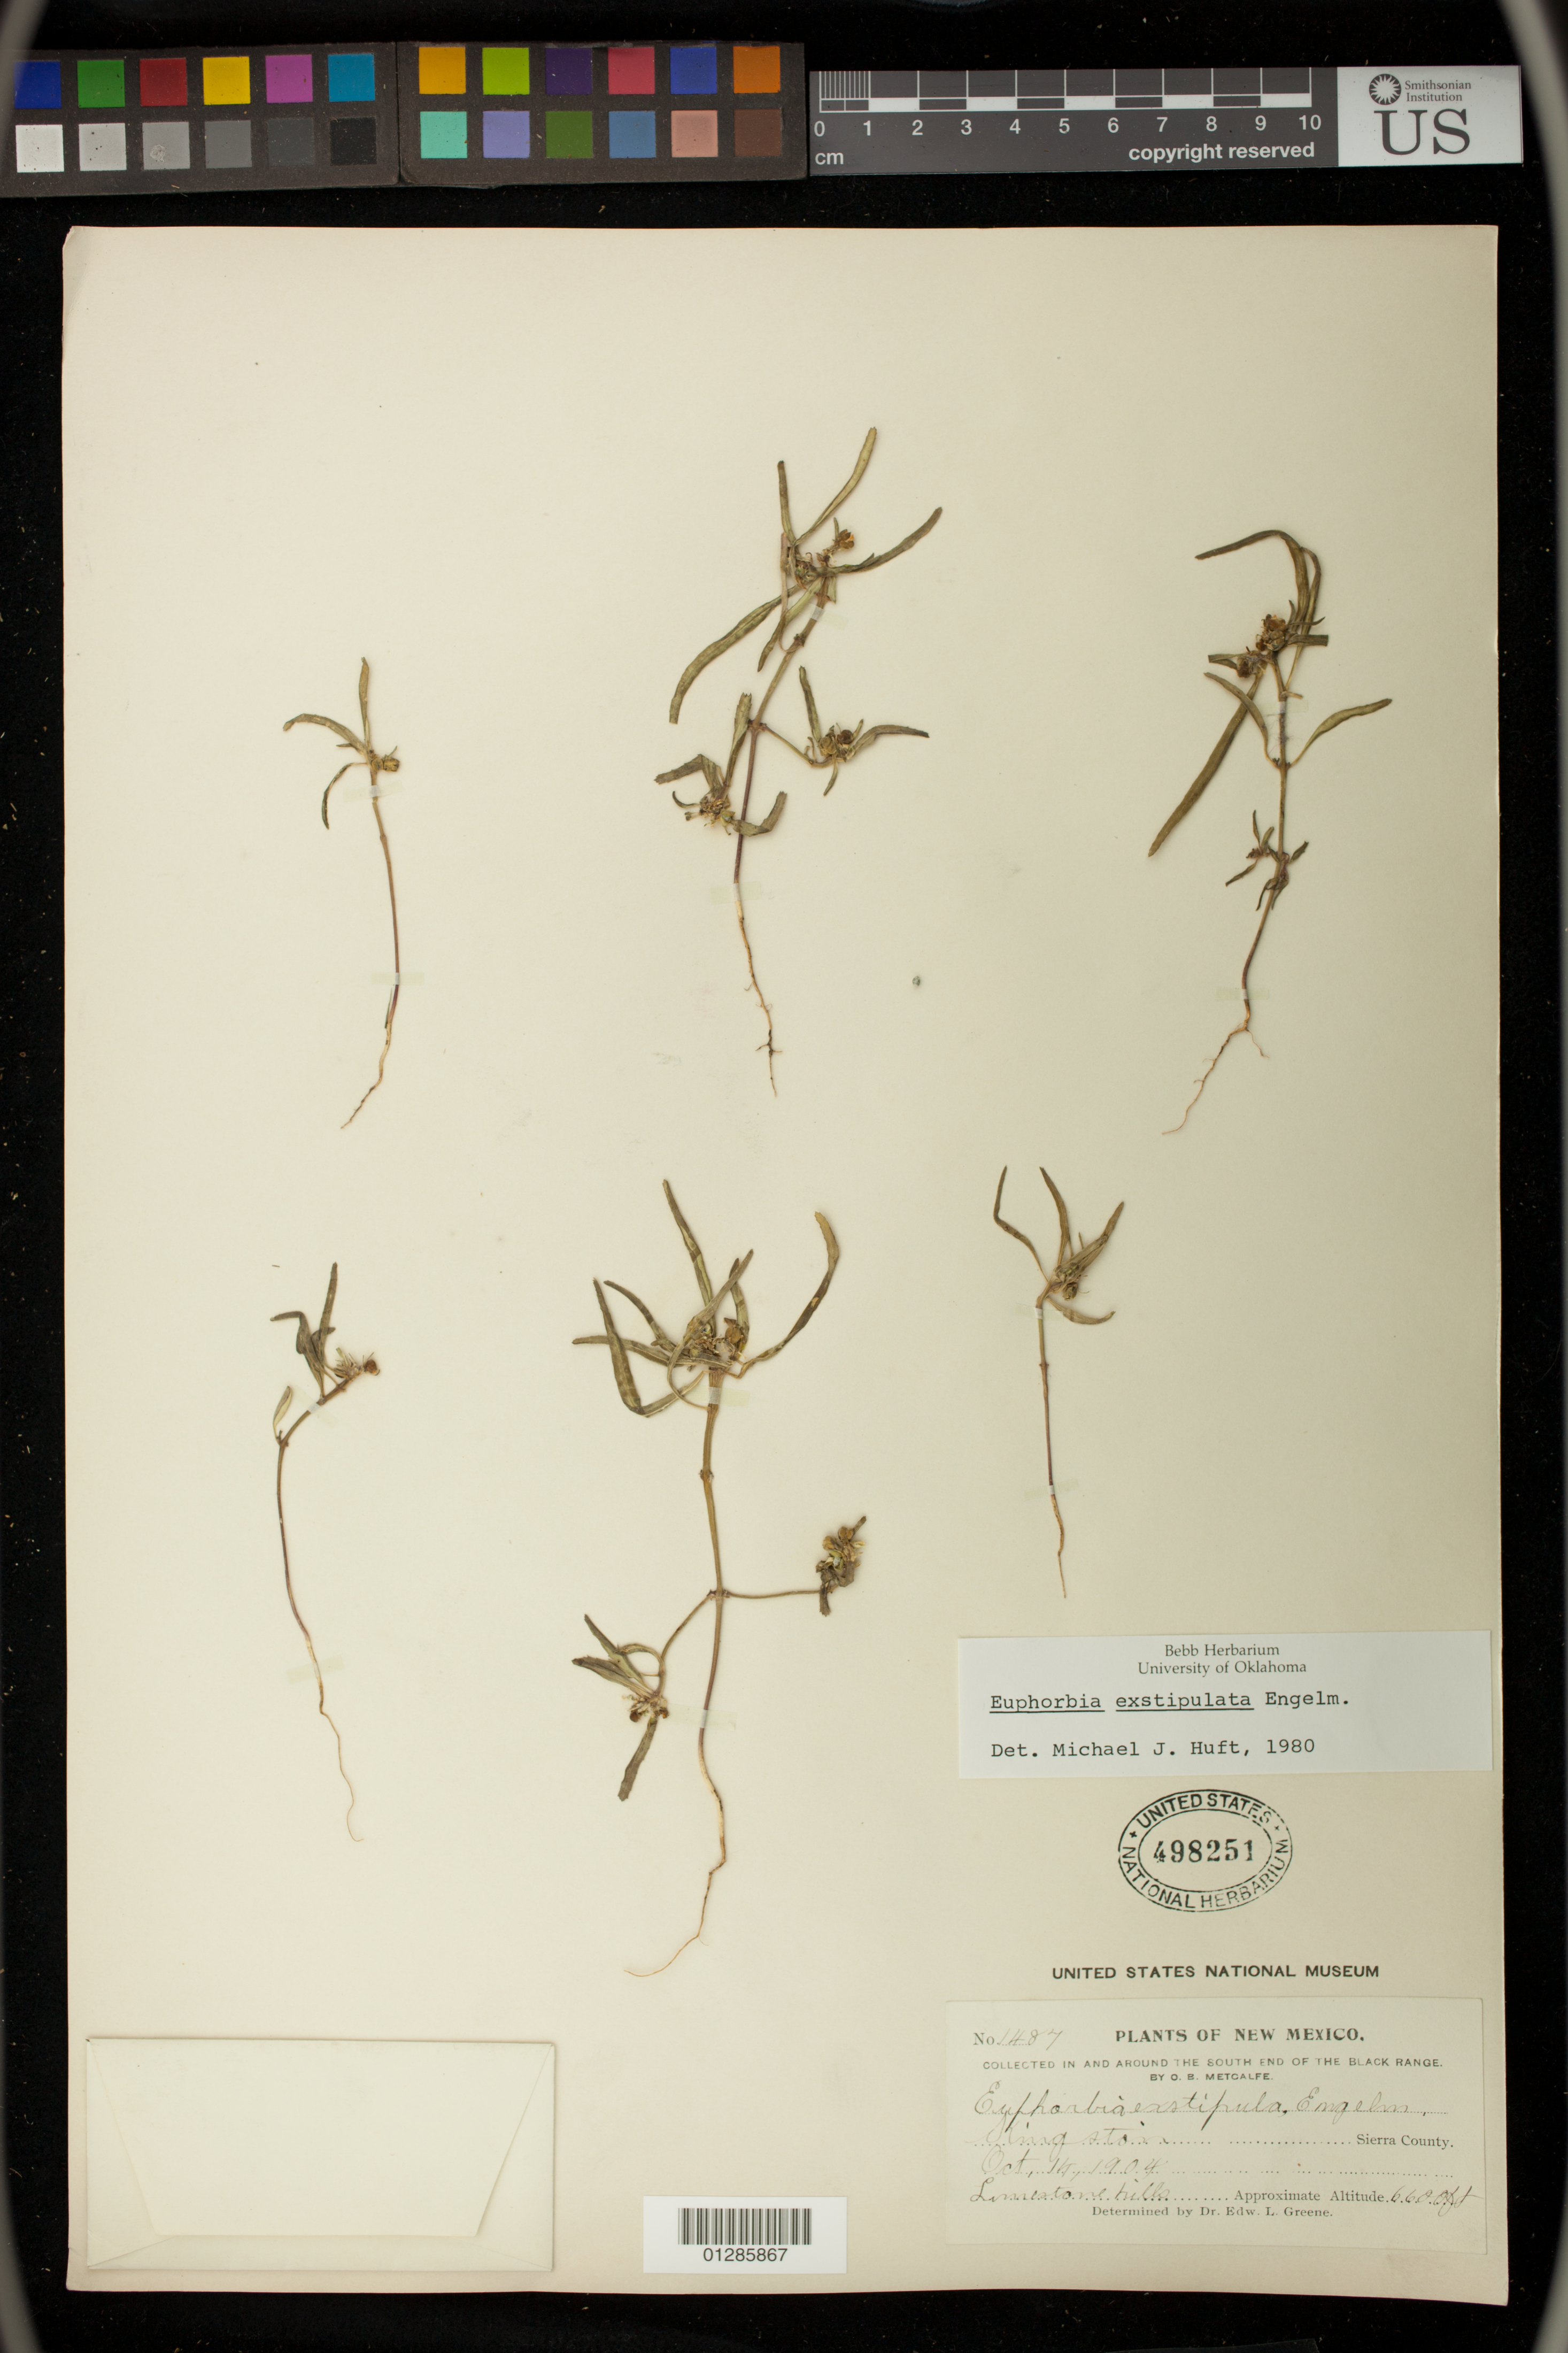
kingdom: Plantae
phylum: Tracheophyta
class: Magnoliopsida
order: Malpighiales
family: Euphorbiaceae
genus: Euphorbia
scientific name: Euphorbia exstipulata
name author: Engelm. in Emory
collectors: O. B. Metcalfe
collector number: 1487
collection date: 1904-10-14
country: United States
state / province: New Mexico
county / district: Sierra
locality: Kingston. South end of the Black range.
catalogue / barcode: US 498251